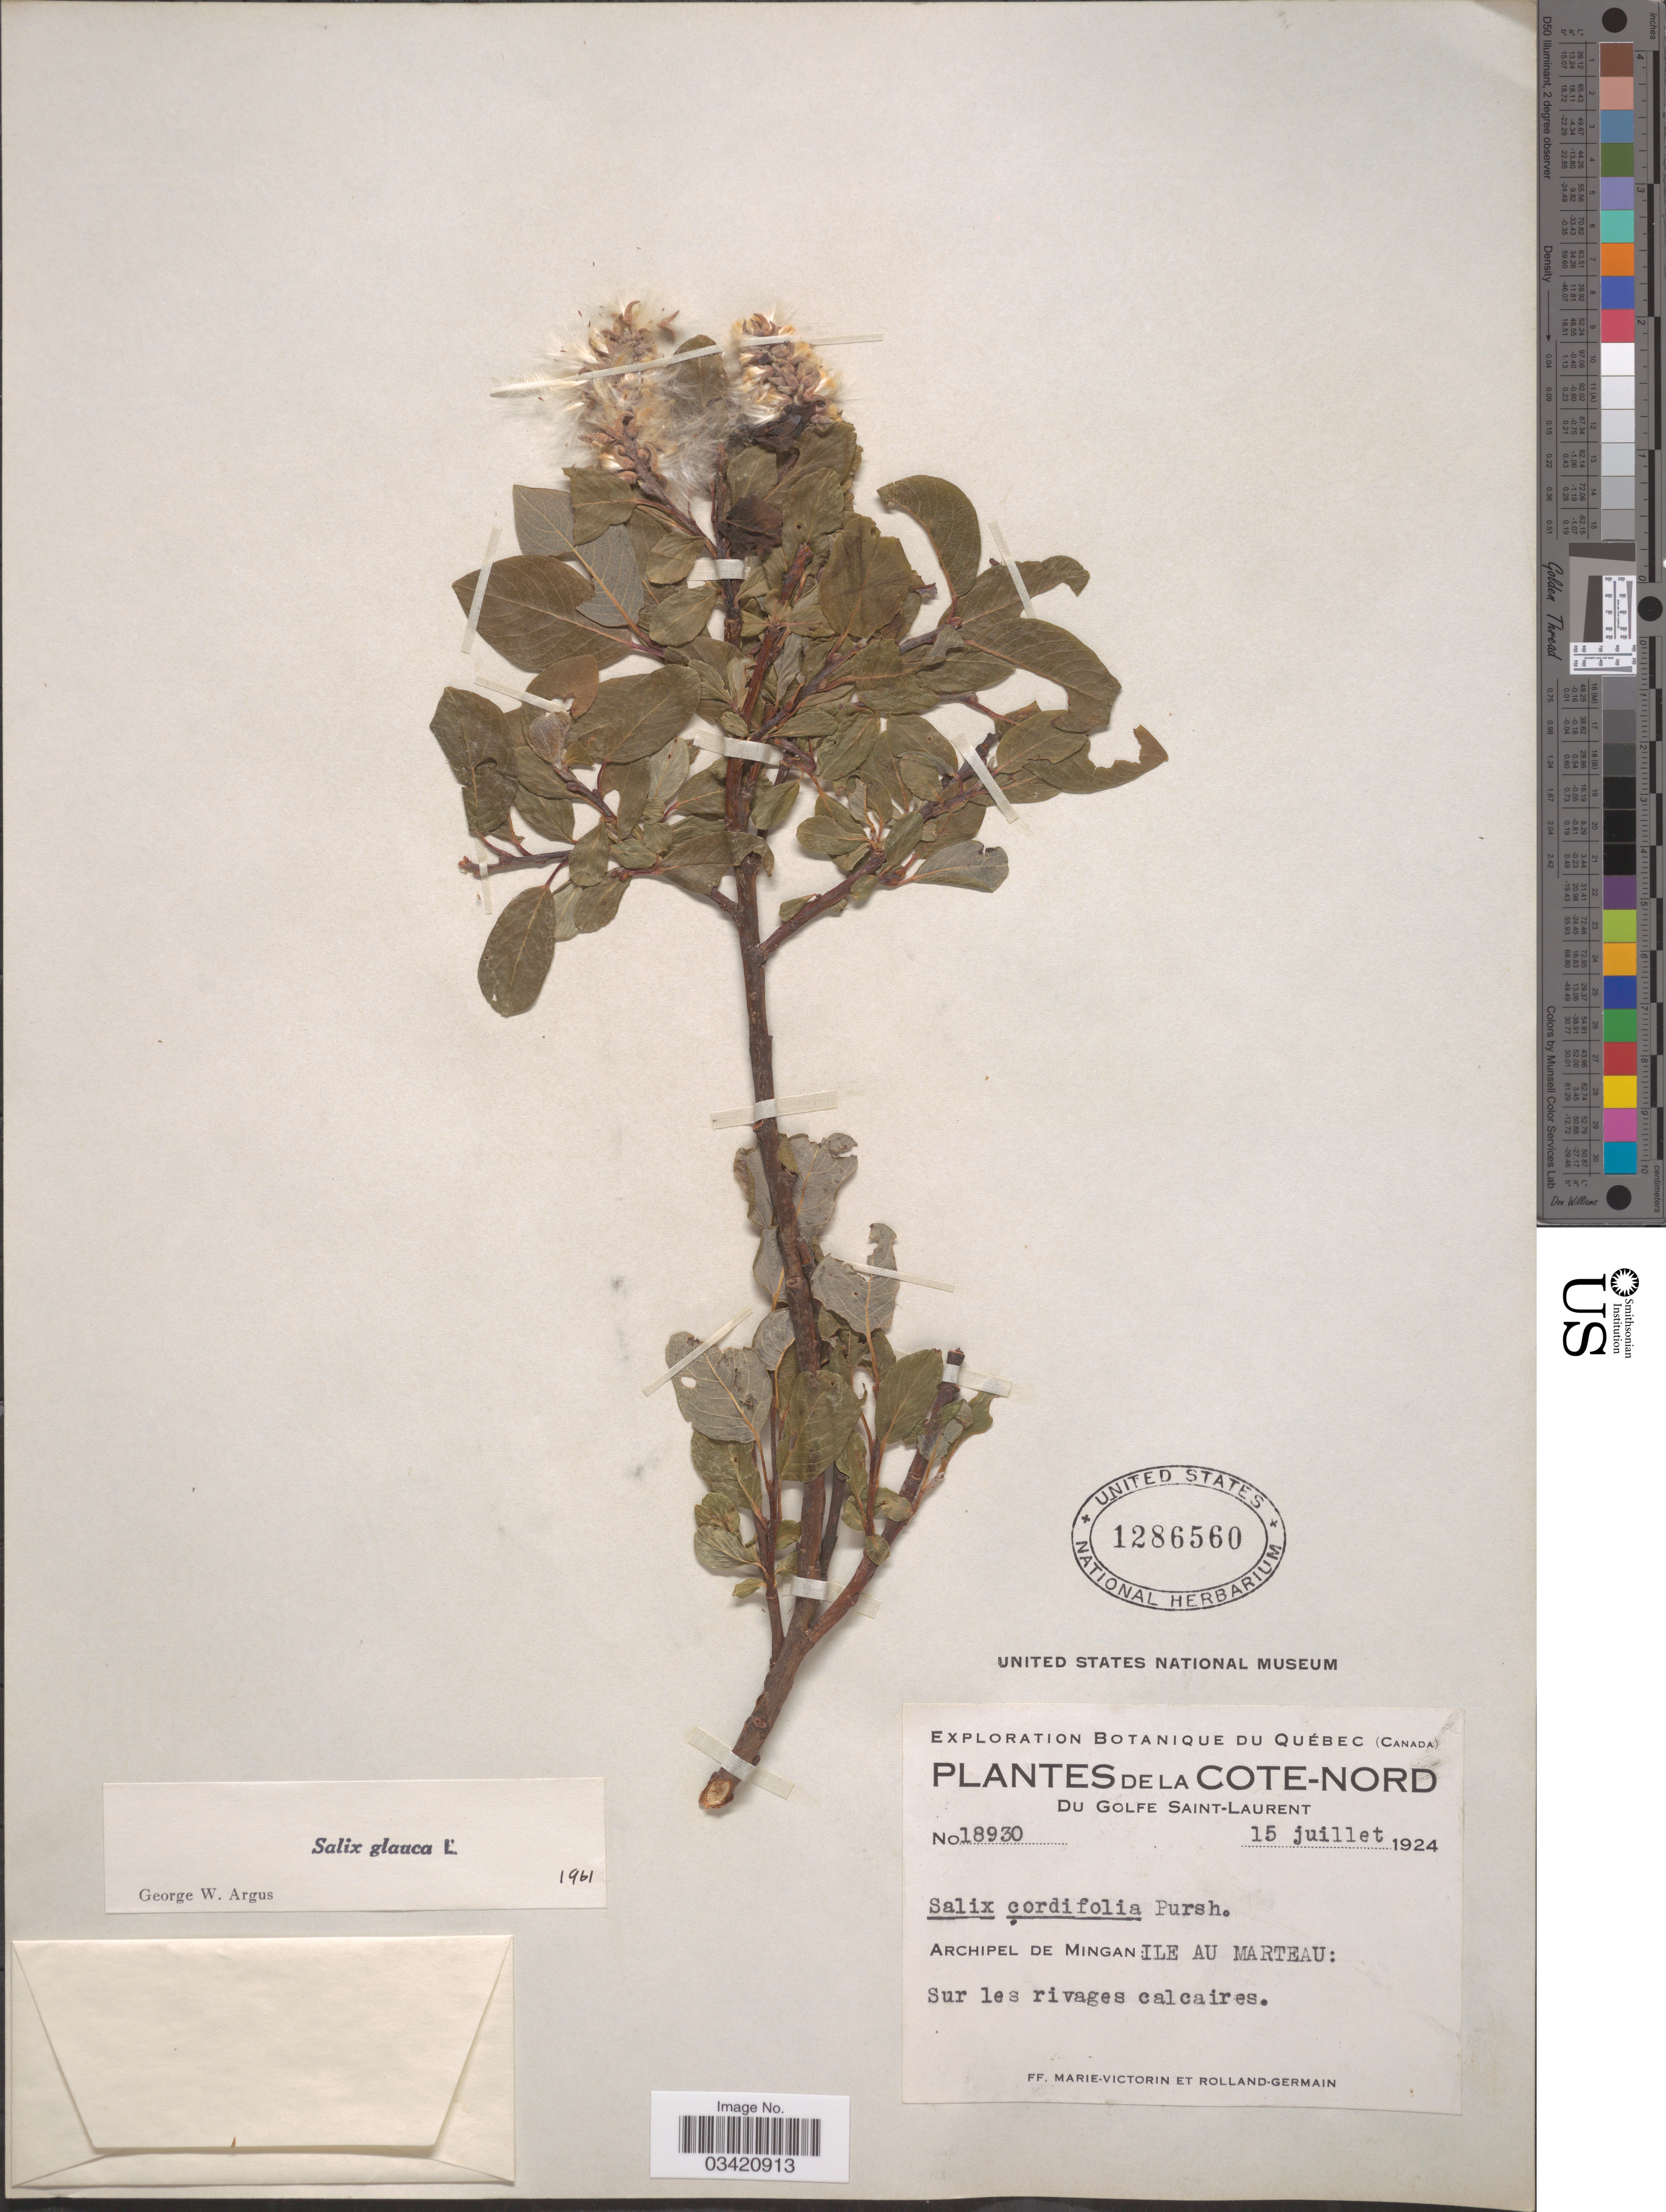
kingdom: Plantae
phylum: Tracheophyta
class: Magnoliopsida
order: Malpighiales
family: Salicaceae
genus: Salix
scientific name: Salix glauca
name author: L.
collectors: F. Marie-Victorin & Rolland-Germain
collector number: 18930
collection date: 1924-07-15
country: Canada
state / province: Quebec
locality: Cote-Nord. Du Golfe Saint-Laurent. Archipel de Mingan: ile au Marteau: Sur les rivages calcaires.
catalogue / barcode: US 1286560